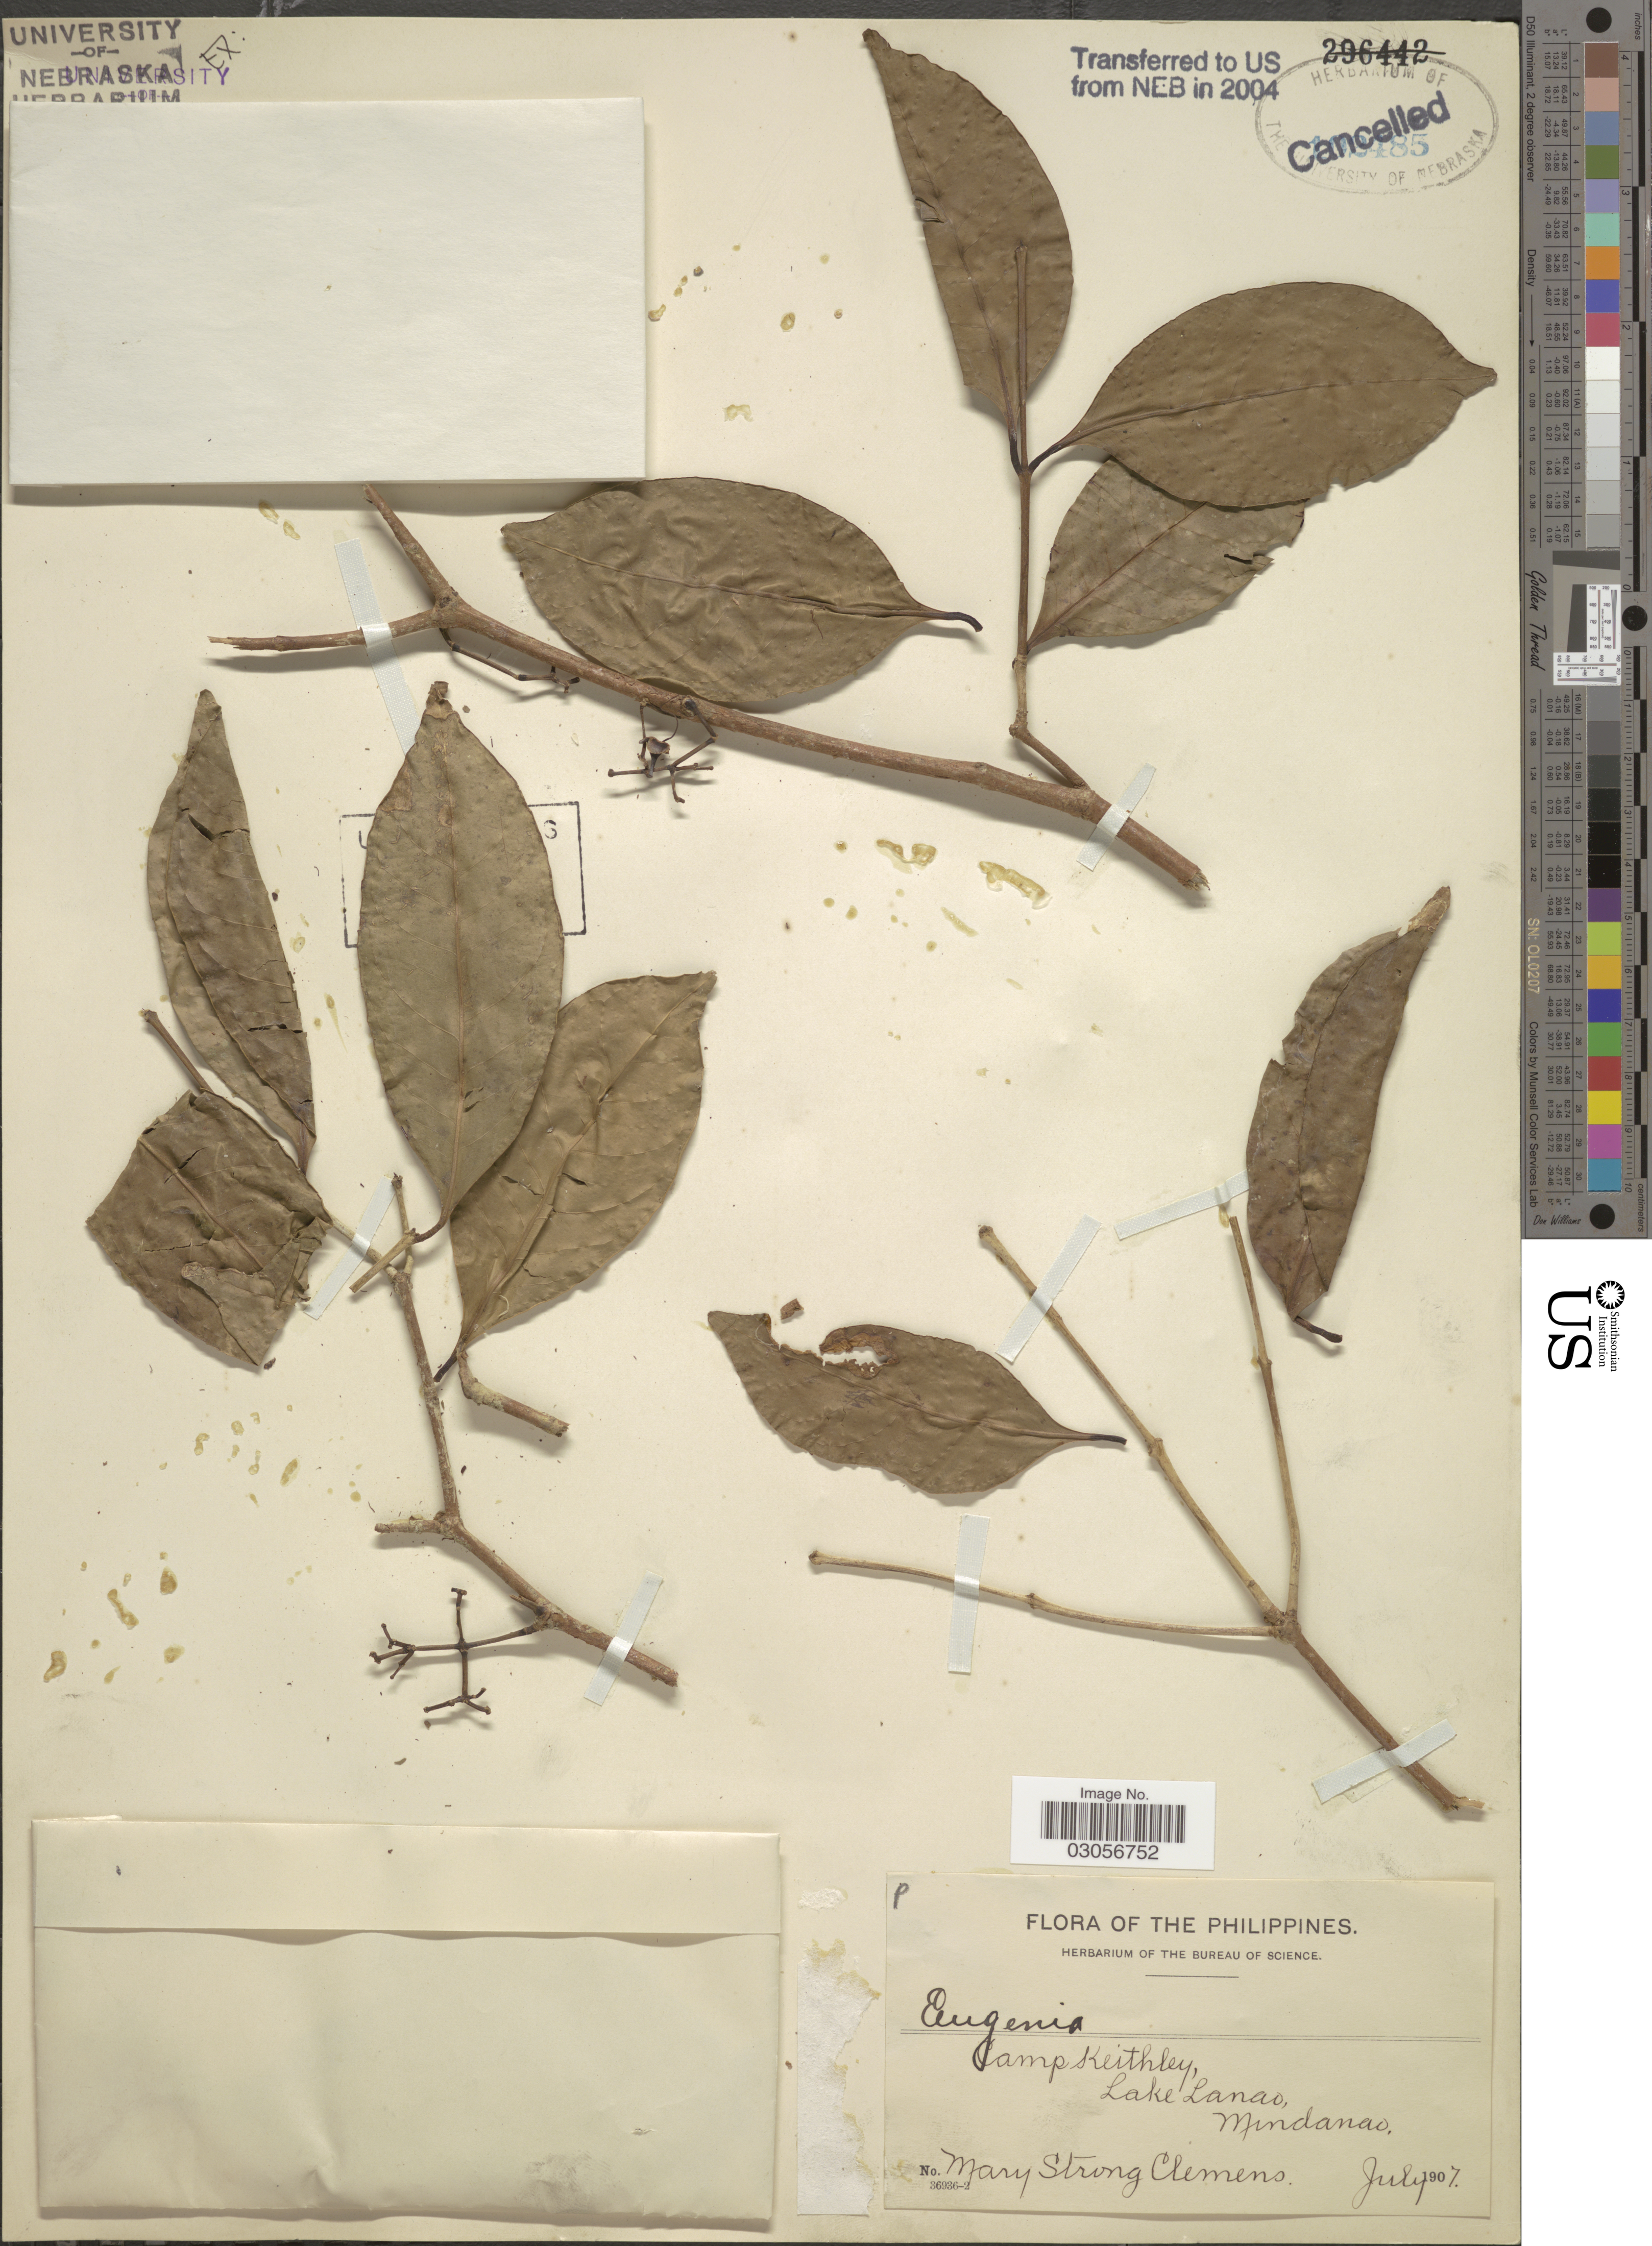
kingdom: Plantae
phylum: Tracheophyta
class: Magnoliopsida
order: Myrtales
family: Myrtaceae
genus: Syzygium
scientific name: Syzygium sp.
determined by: Strong, M. T., (US), Smithsonian Institution - National Museum of Natural History (UNITED STATES)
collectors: M. S. Clemens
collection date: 1907-07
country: Philippines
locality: Camp Keithley, Lake Lanao, Mindanao.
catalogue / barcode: US 3507826